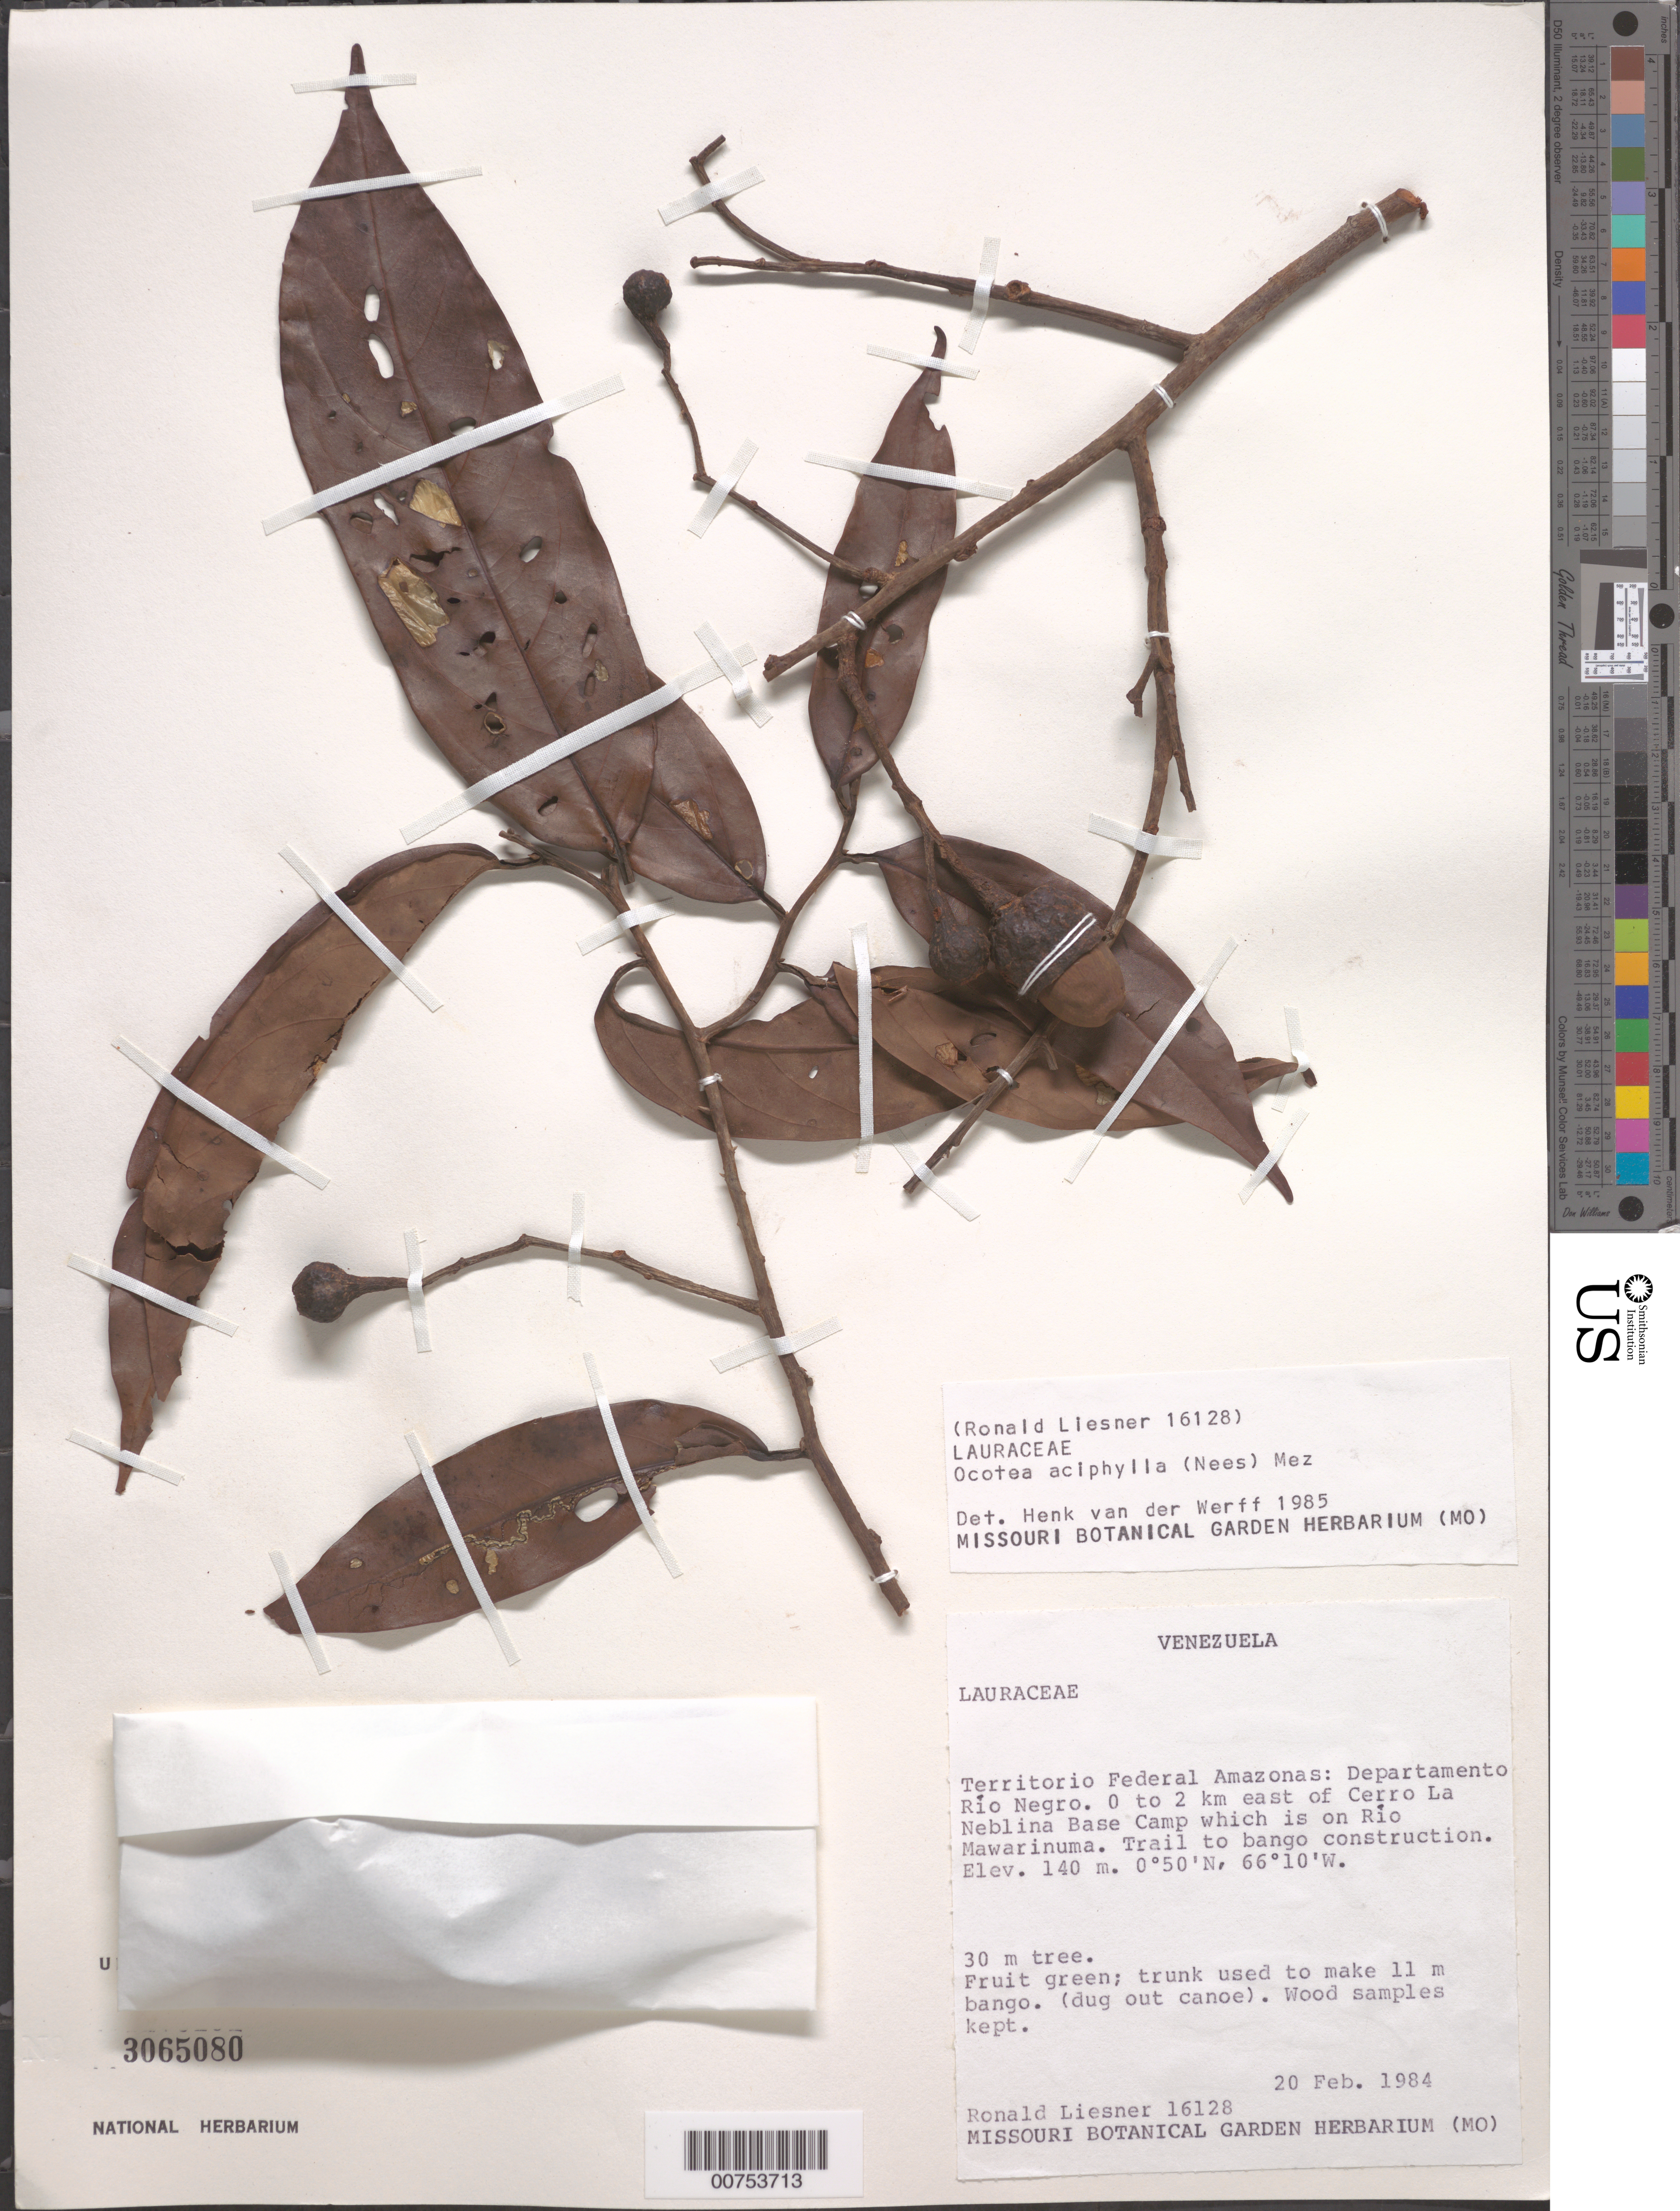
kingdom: Plantae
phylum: Tracheophyta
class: Magnoliopsida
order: Laurales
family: Lauraceae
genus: Ocotea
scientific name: Ocotea aciphylla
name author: (Nees & Mart.) Mez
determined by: van der Werff, H., (MO), Missouri Botanical Garden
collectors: R. L. Liesner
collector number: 16128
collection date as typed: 20-Feb-84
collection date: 1984-02-20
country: Venezuela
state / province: Amazonas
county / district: Río Negro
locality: Río Mawarinuma, 0-2 km E of Cerro de La Neblina Base Camp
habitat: Trail to bango construction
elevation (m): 140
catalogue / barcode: US 3065080